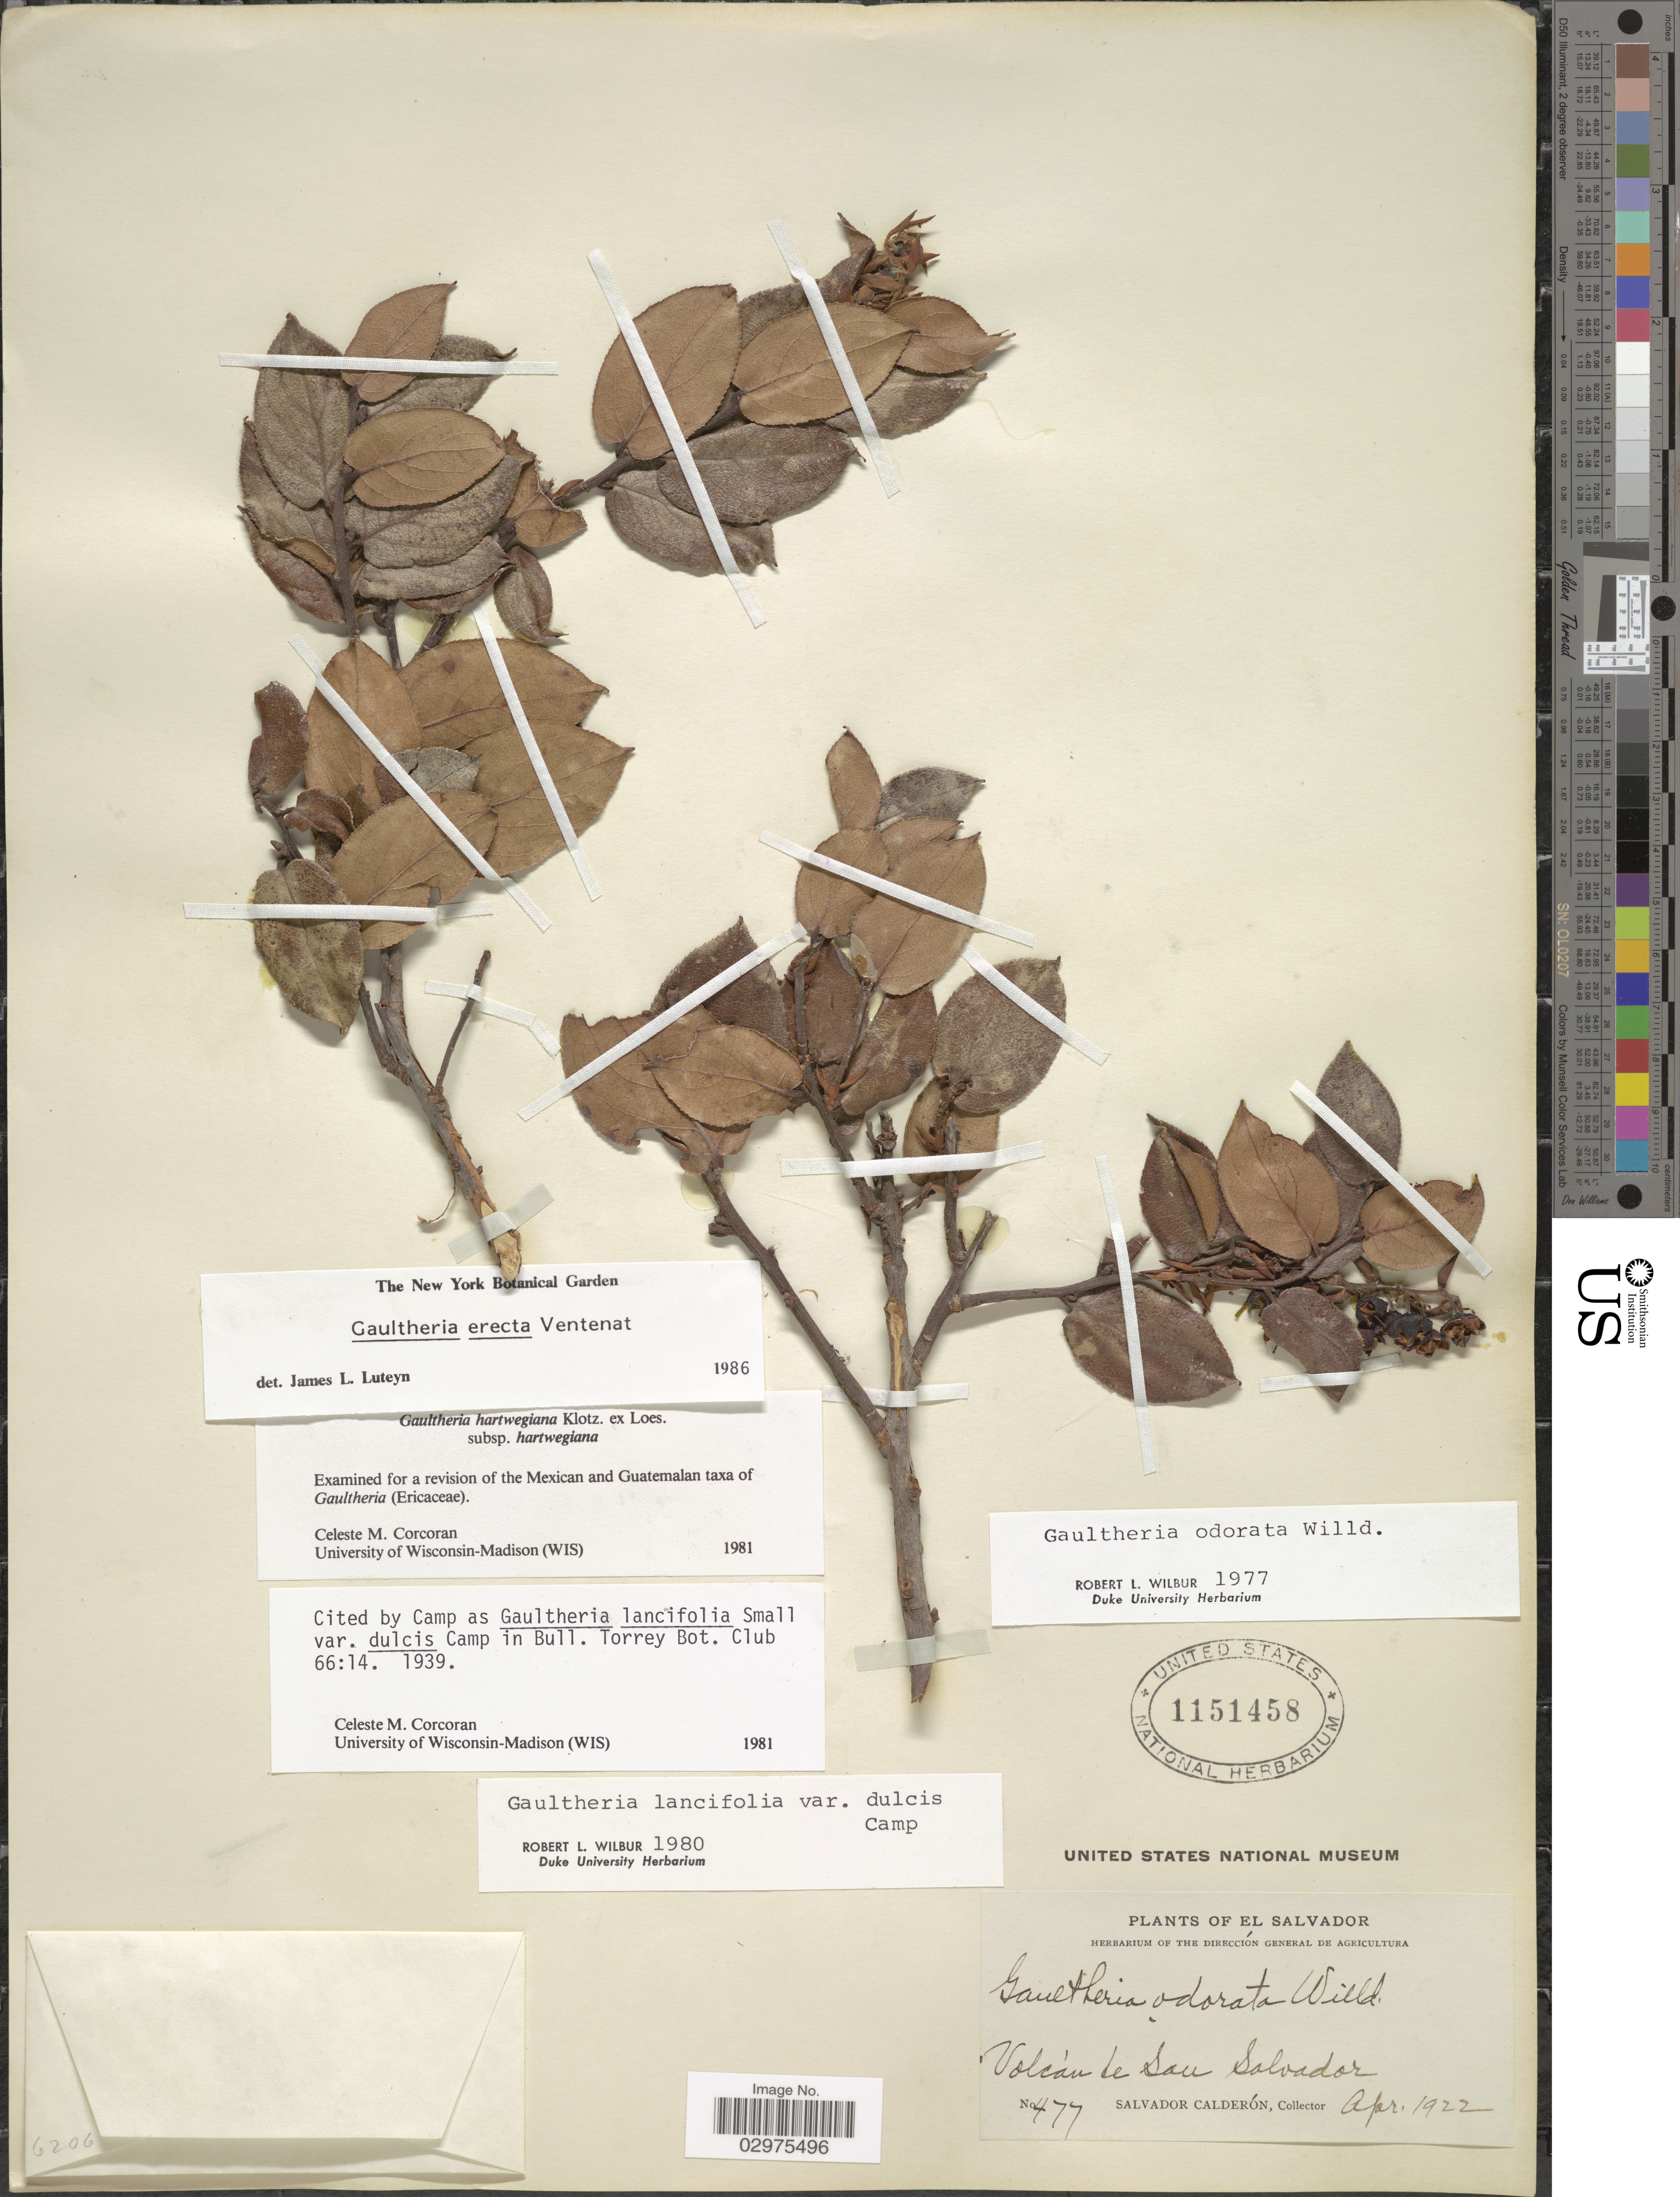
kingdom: Plantae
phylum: Tracheophyta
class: Magnoliopsida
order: Ericales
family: Ericaceae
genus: Gaultheria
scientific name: Gaultheria erecta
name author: Vent.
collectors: S. Calderón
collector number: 477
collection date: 1922-04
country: El Salvador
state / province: San Salvador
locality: Volcán de San Salvador.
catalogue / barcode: US 1151458